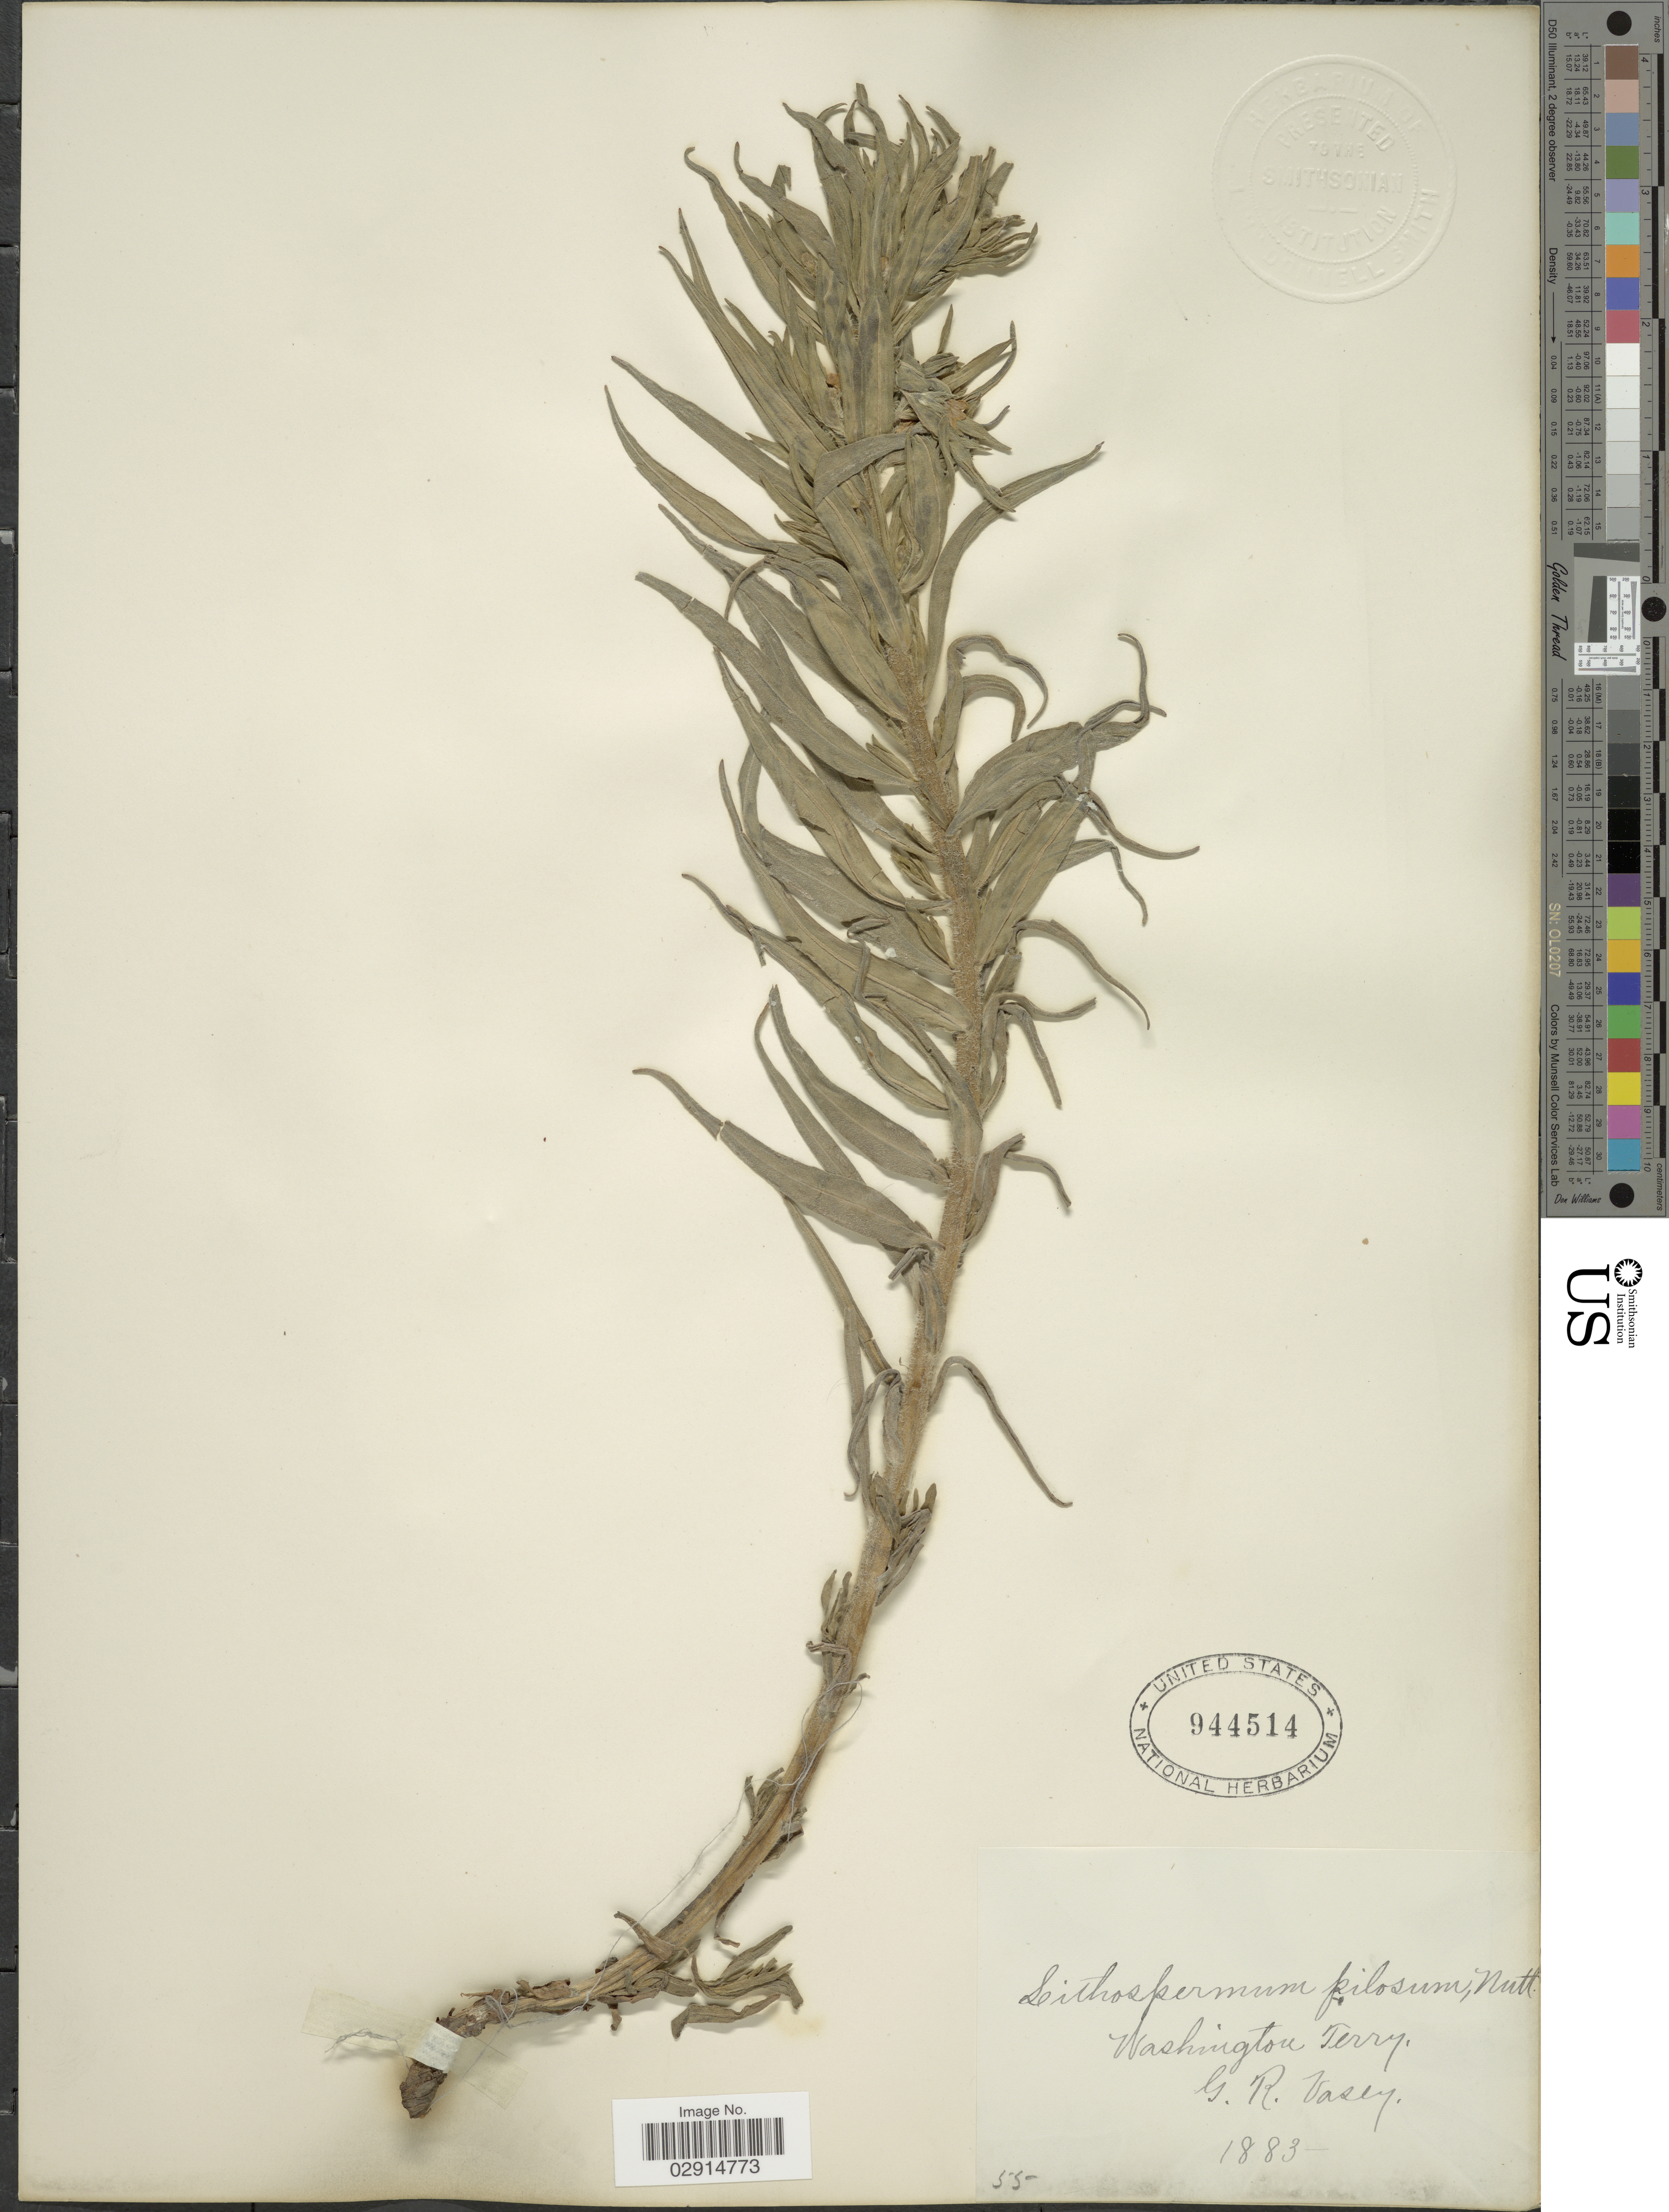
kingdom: Plantae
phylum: Tracheophyta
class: Magnoliopsida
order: Boraginales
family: Boraginaceae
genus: Lithospermum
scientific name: Lithospermum ruderale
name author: Douglas ex Lehm.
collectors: G. R. Vasey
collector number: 55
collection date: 1883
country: United States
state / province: Washington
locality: Washington Terry.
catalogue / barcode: US 944514